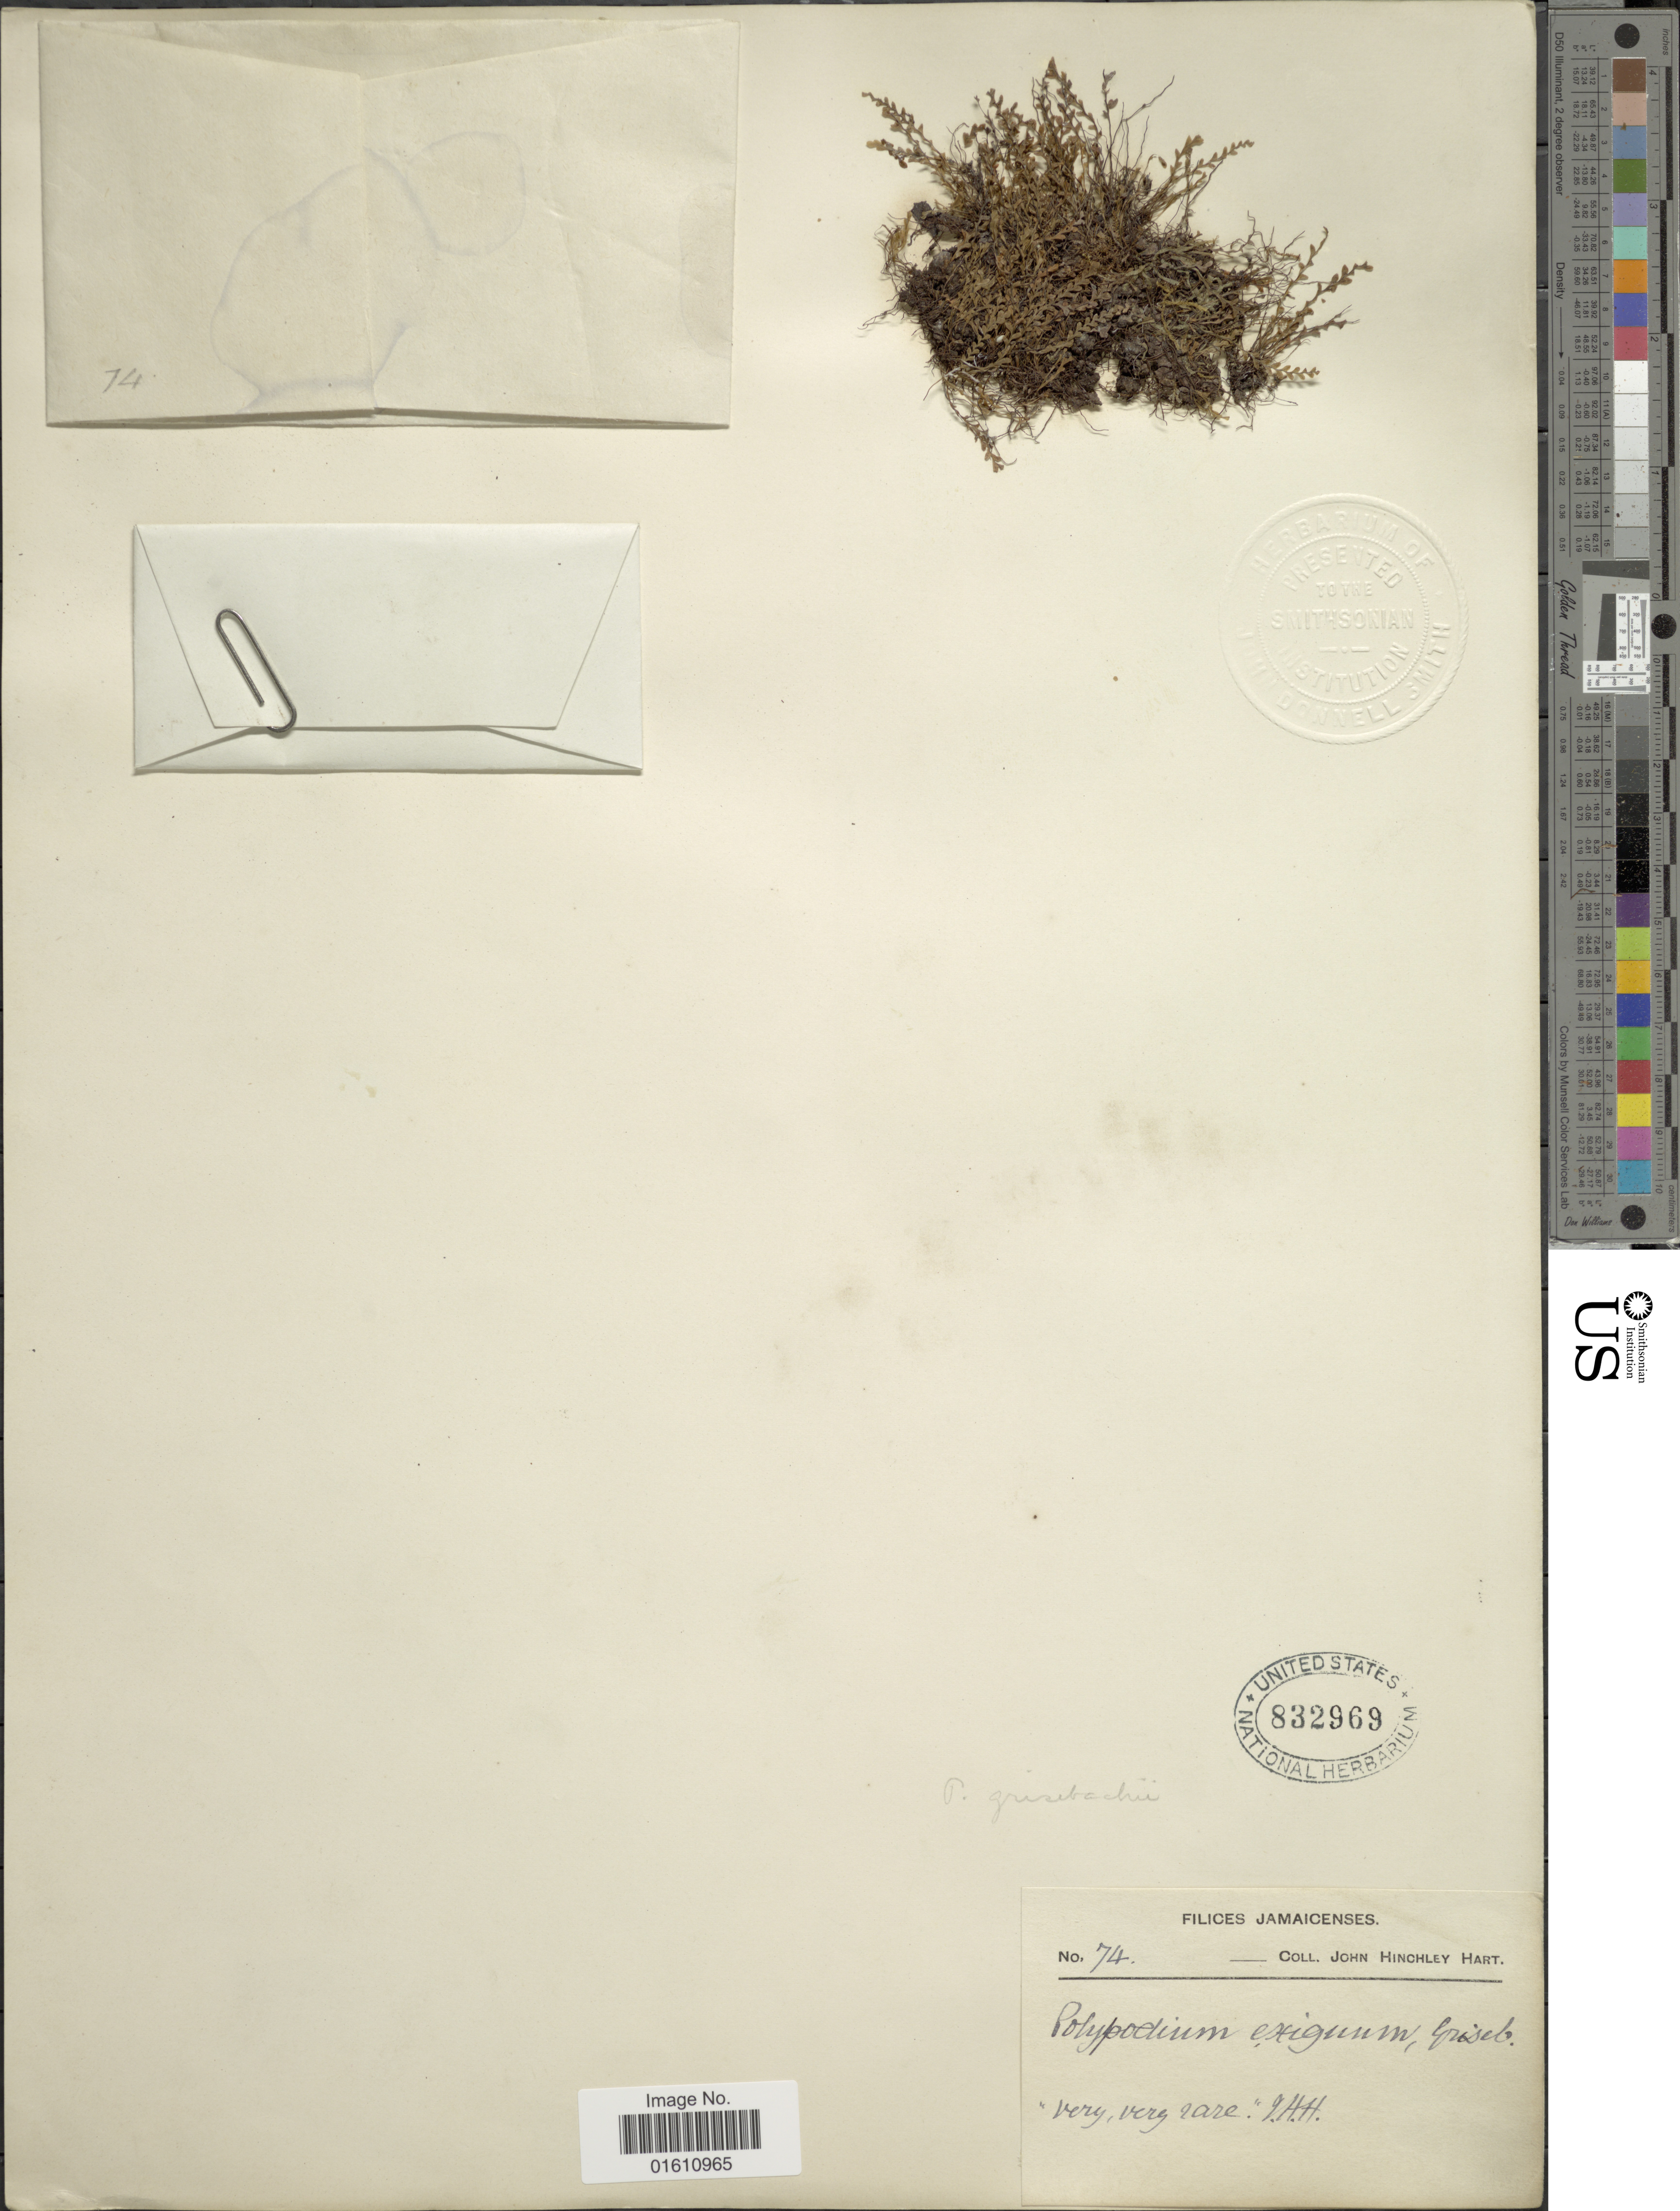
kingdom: Plantae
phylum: Tracheophyta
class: Polypodiopsida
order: Polypodiales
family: Polypodiaceae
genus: Moranopteris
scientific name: Moranopteris grisebachii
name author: (C. Chr.) R. Y. Hirai & J. Prado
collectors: J. H. Hart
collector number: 74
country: Jamaica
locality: Jamaicenses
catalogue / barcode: US 832969